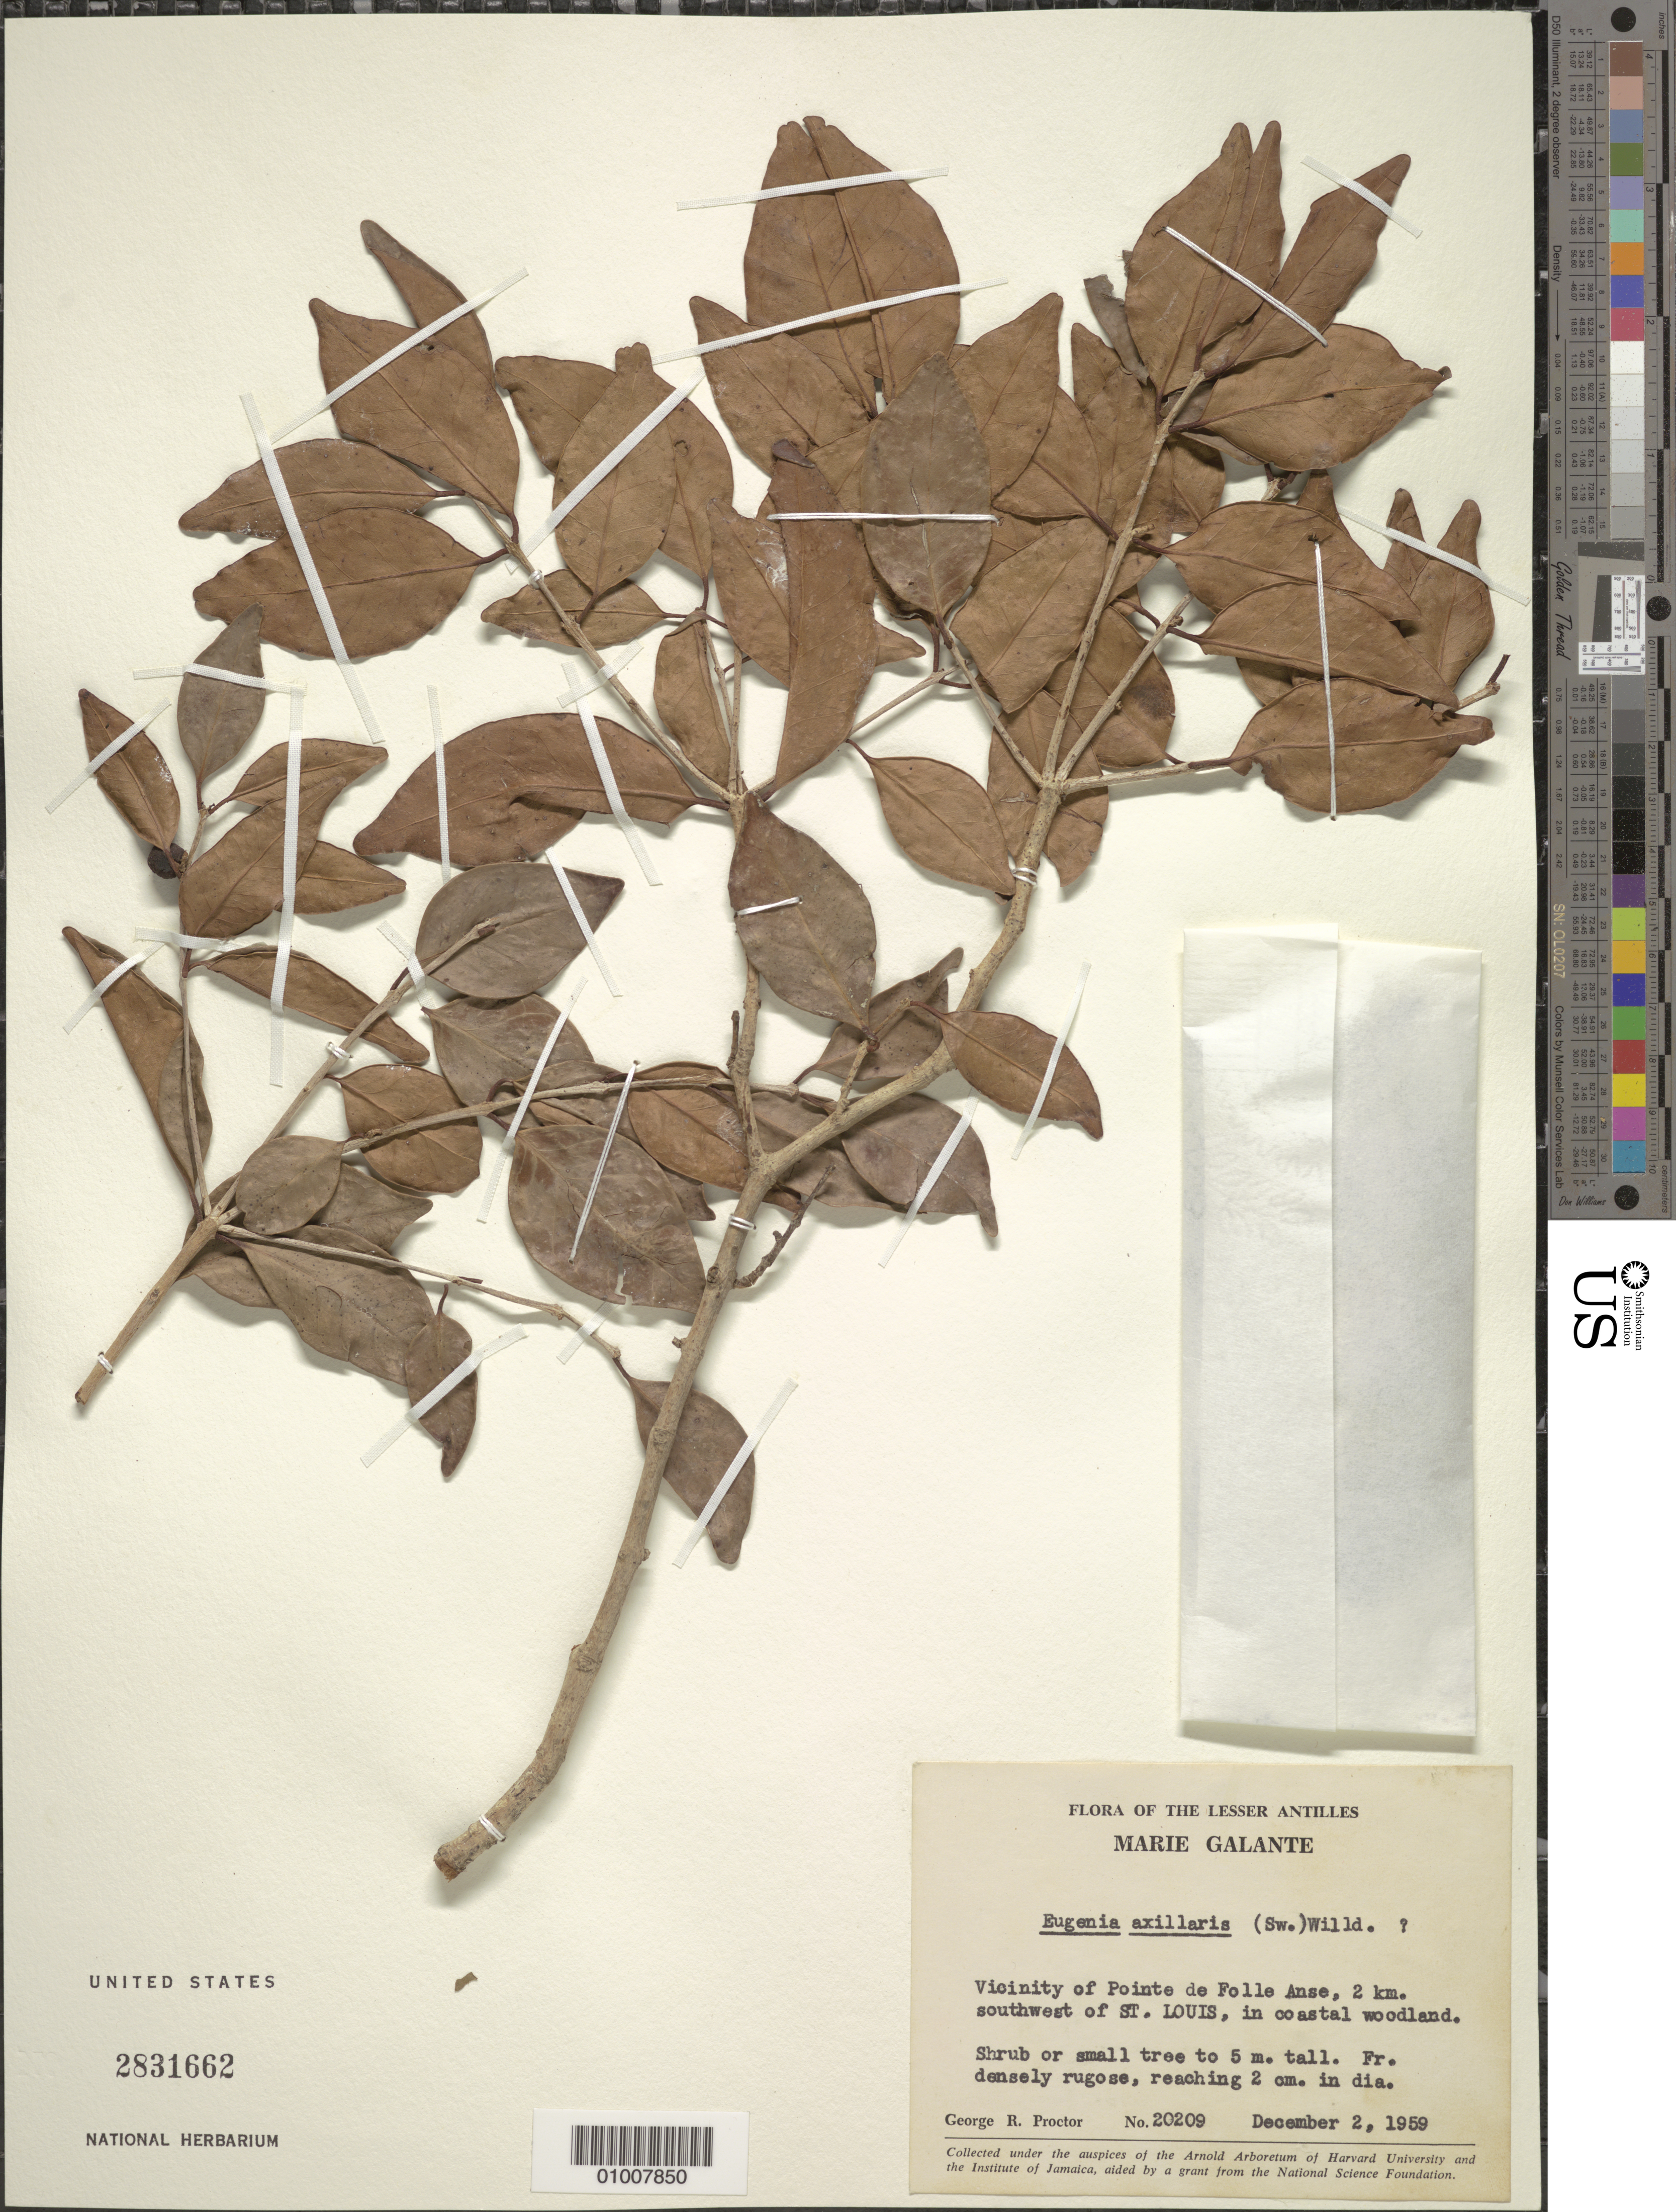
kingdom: Plantae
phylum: Tracheophyta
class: Magnoliopsida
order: Myrtales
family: Myrtaceae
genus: Eugenia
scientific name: Eugenia axillaris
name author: (Sw.) Willd.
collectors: G. R. Proctor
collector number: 20209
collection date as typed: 02 Dec 1959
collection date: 1959-12-02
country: Guadeloupe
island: Marie Galante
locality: Vicinity of Pointe de Folle Anse, 2 km southwest of St. Louis; coastal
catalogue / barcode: US 2831662